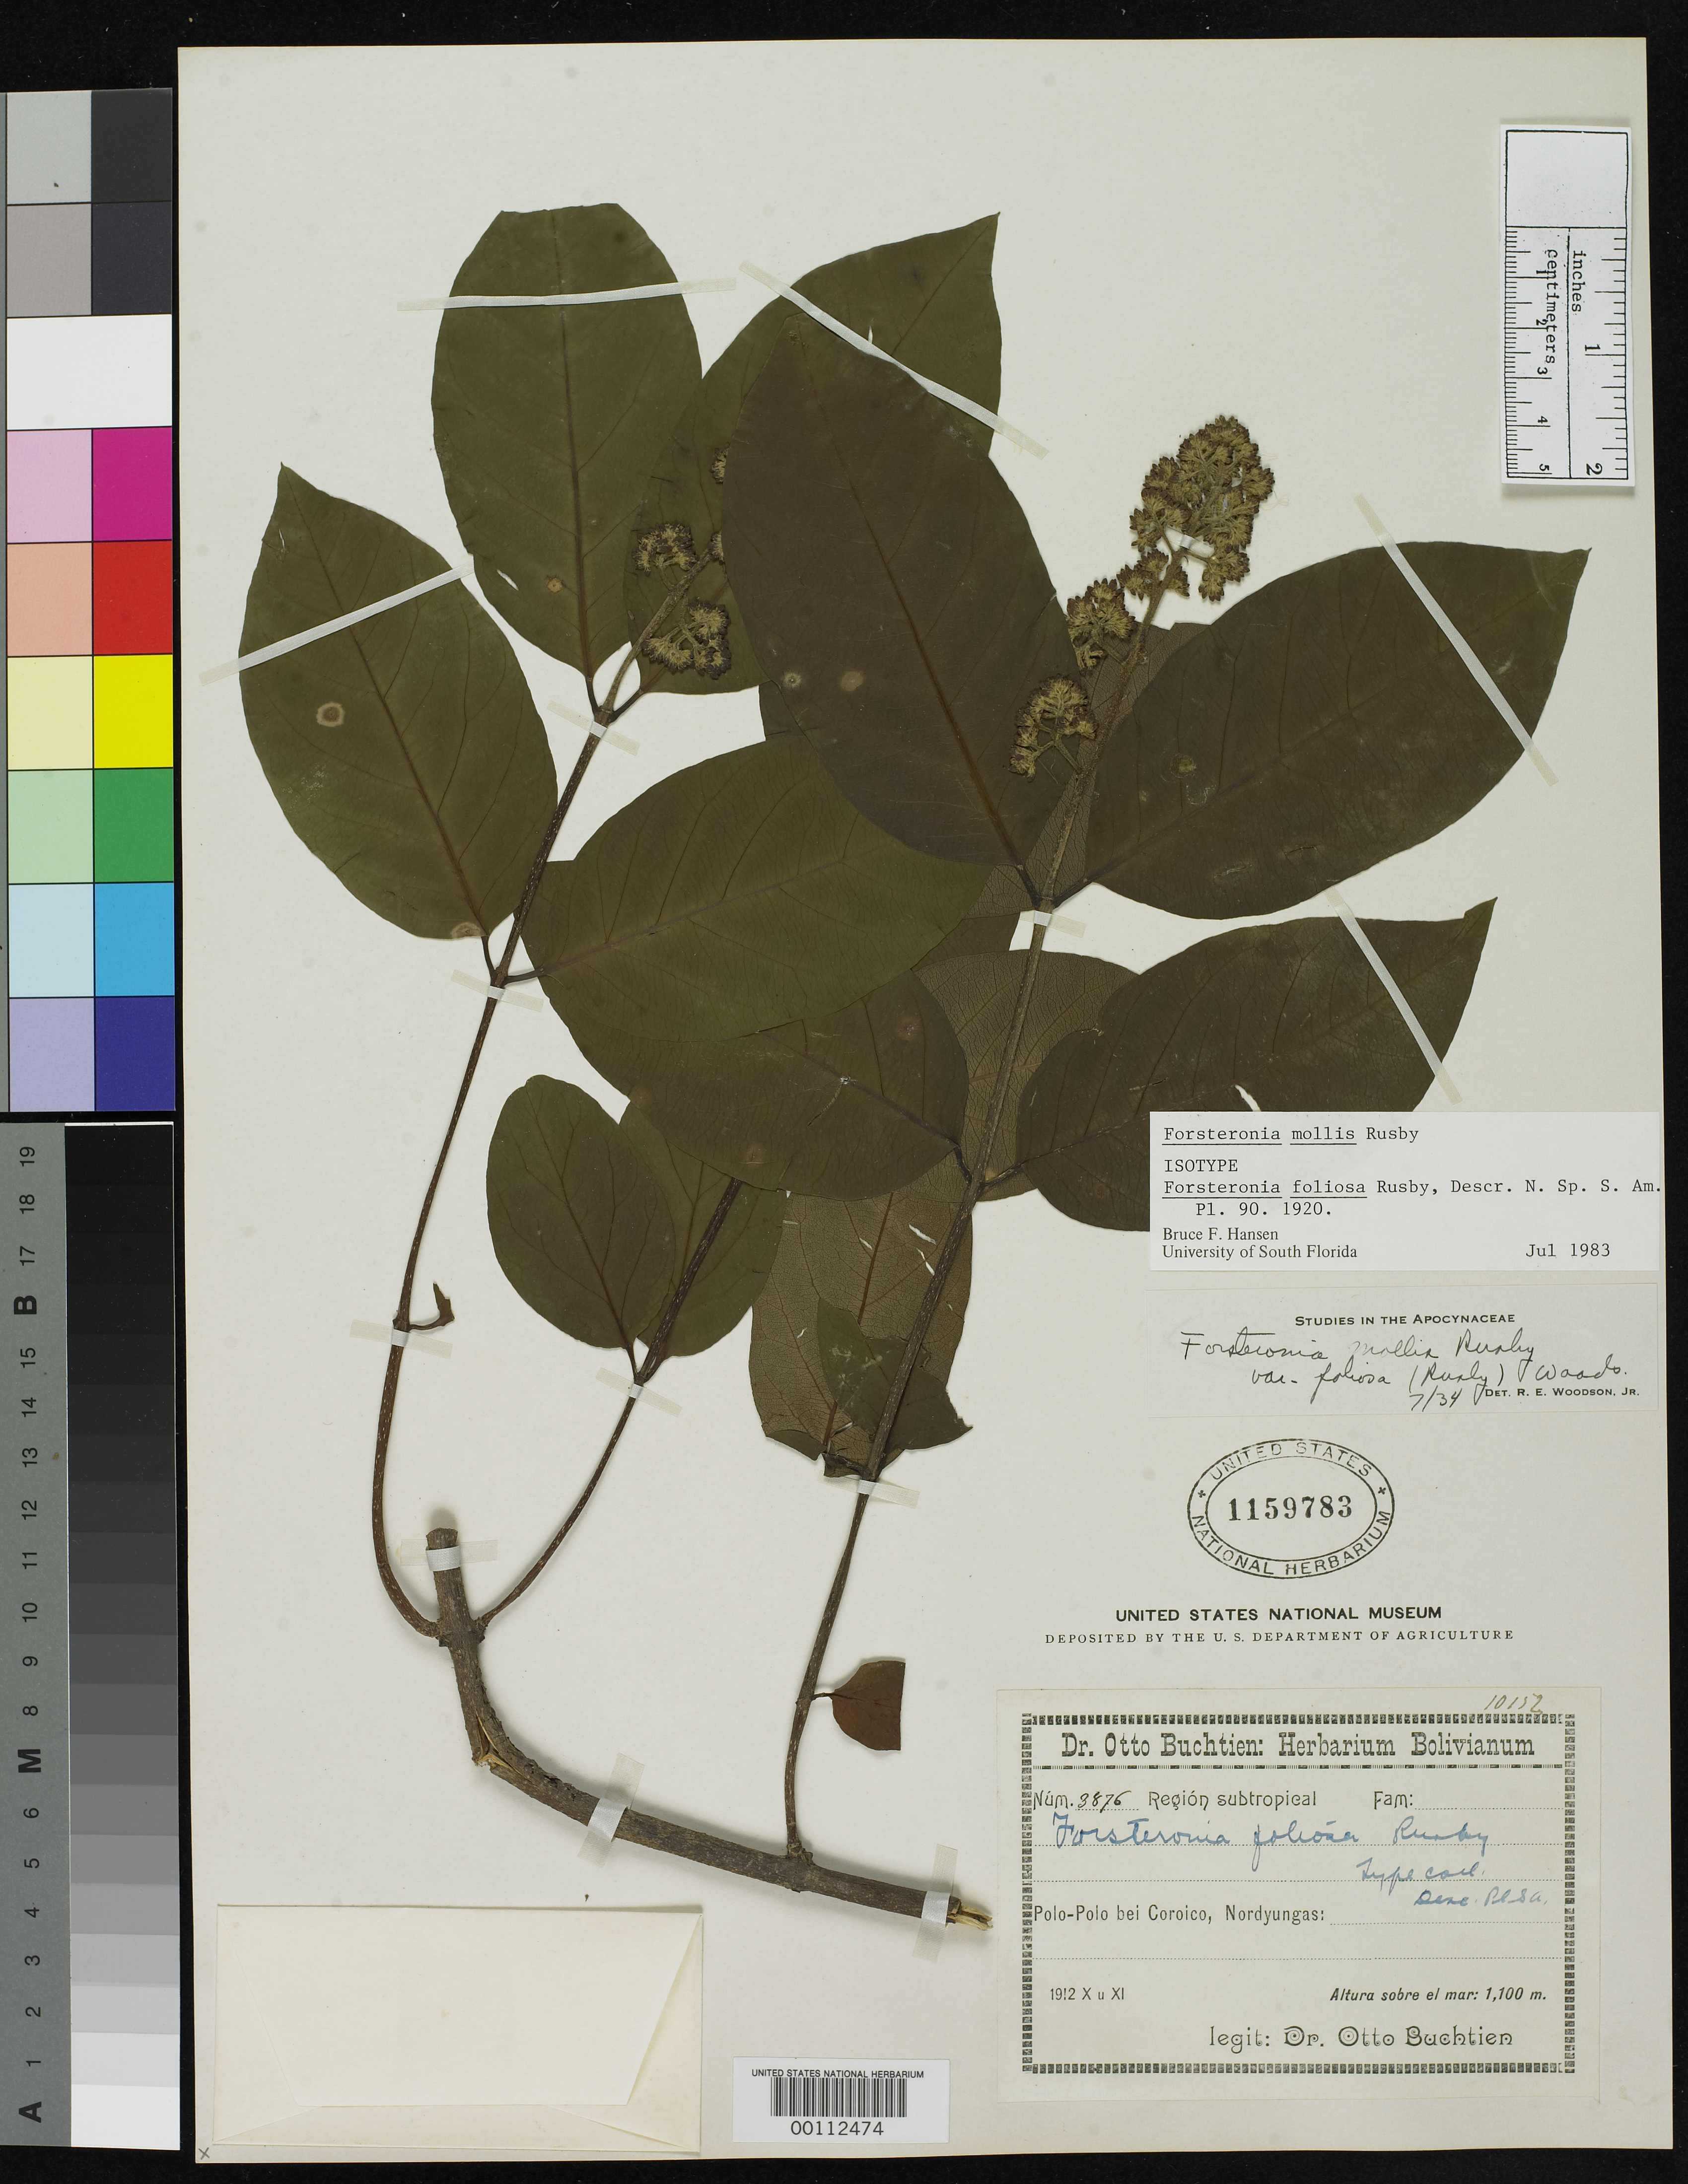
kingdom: Plantae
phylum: Tracheophyta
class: Magnoliopsida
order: Gentianales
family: Apocynaceae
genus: Forsteronia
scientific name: Forsteronia foliosa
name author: Rusby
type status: Isotype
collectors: O. Buchtien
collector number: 3876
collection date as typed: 11 Nov 1912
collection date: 1912-11-11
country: Bolivia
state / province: La Paz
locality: Polo-Polo, near Coroico.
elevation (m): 1100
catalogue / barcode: US 1159783